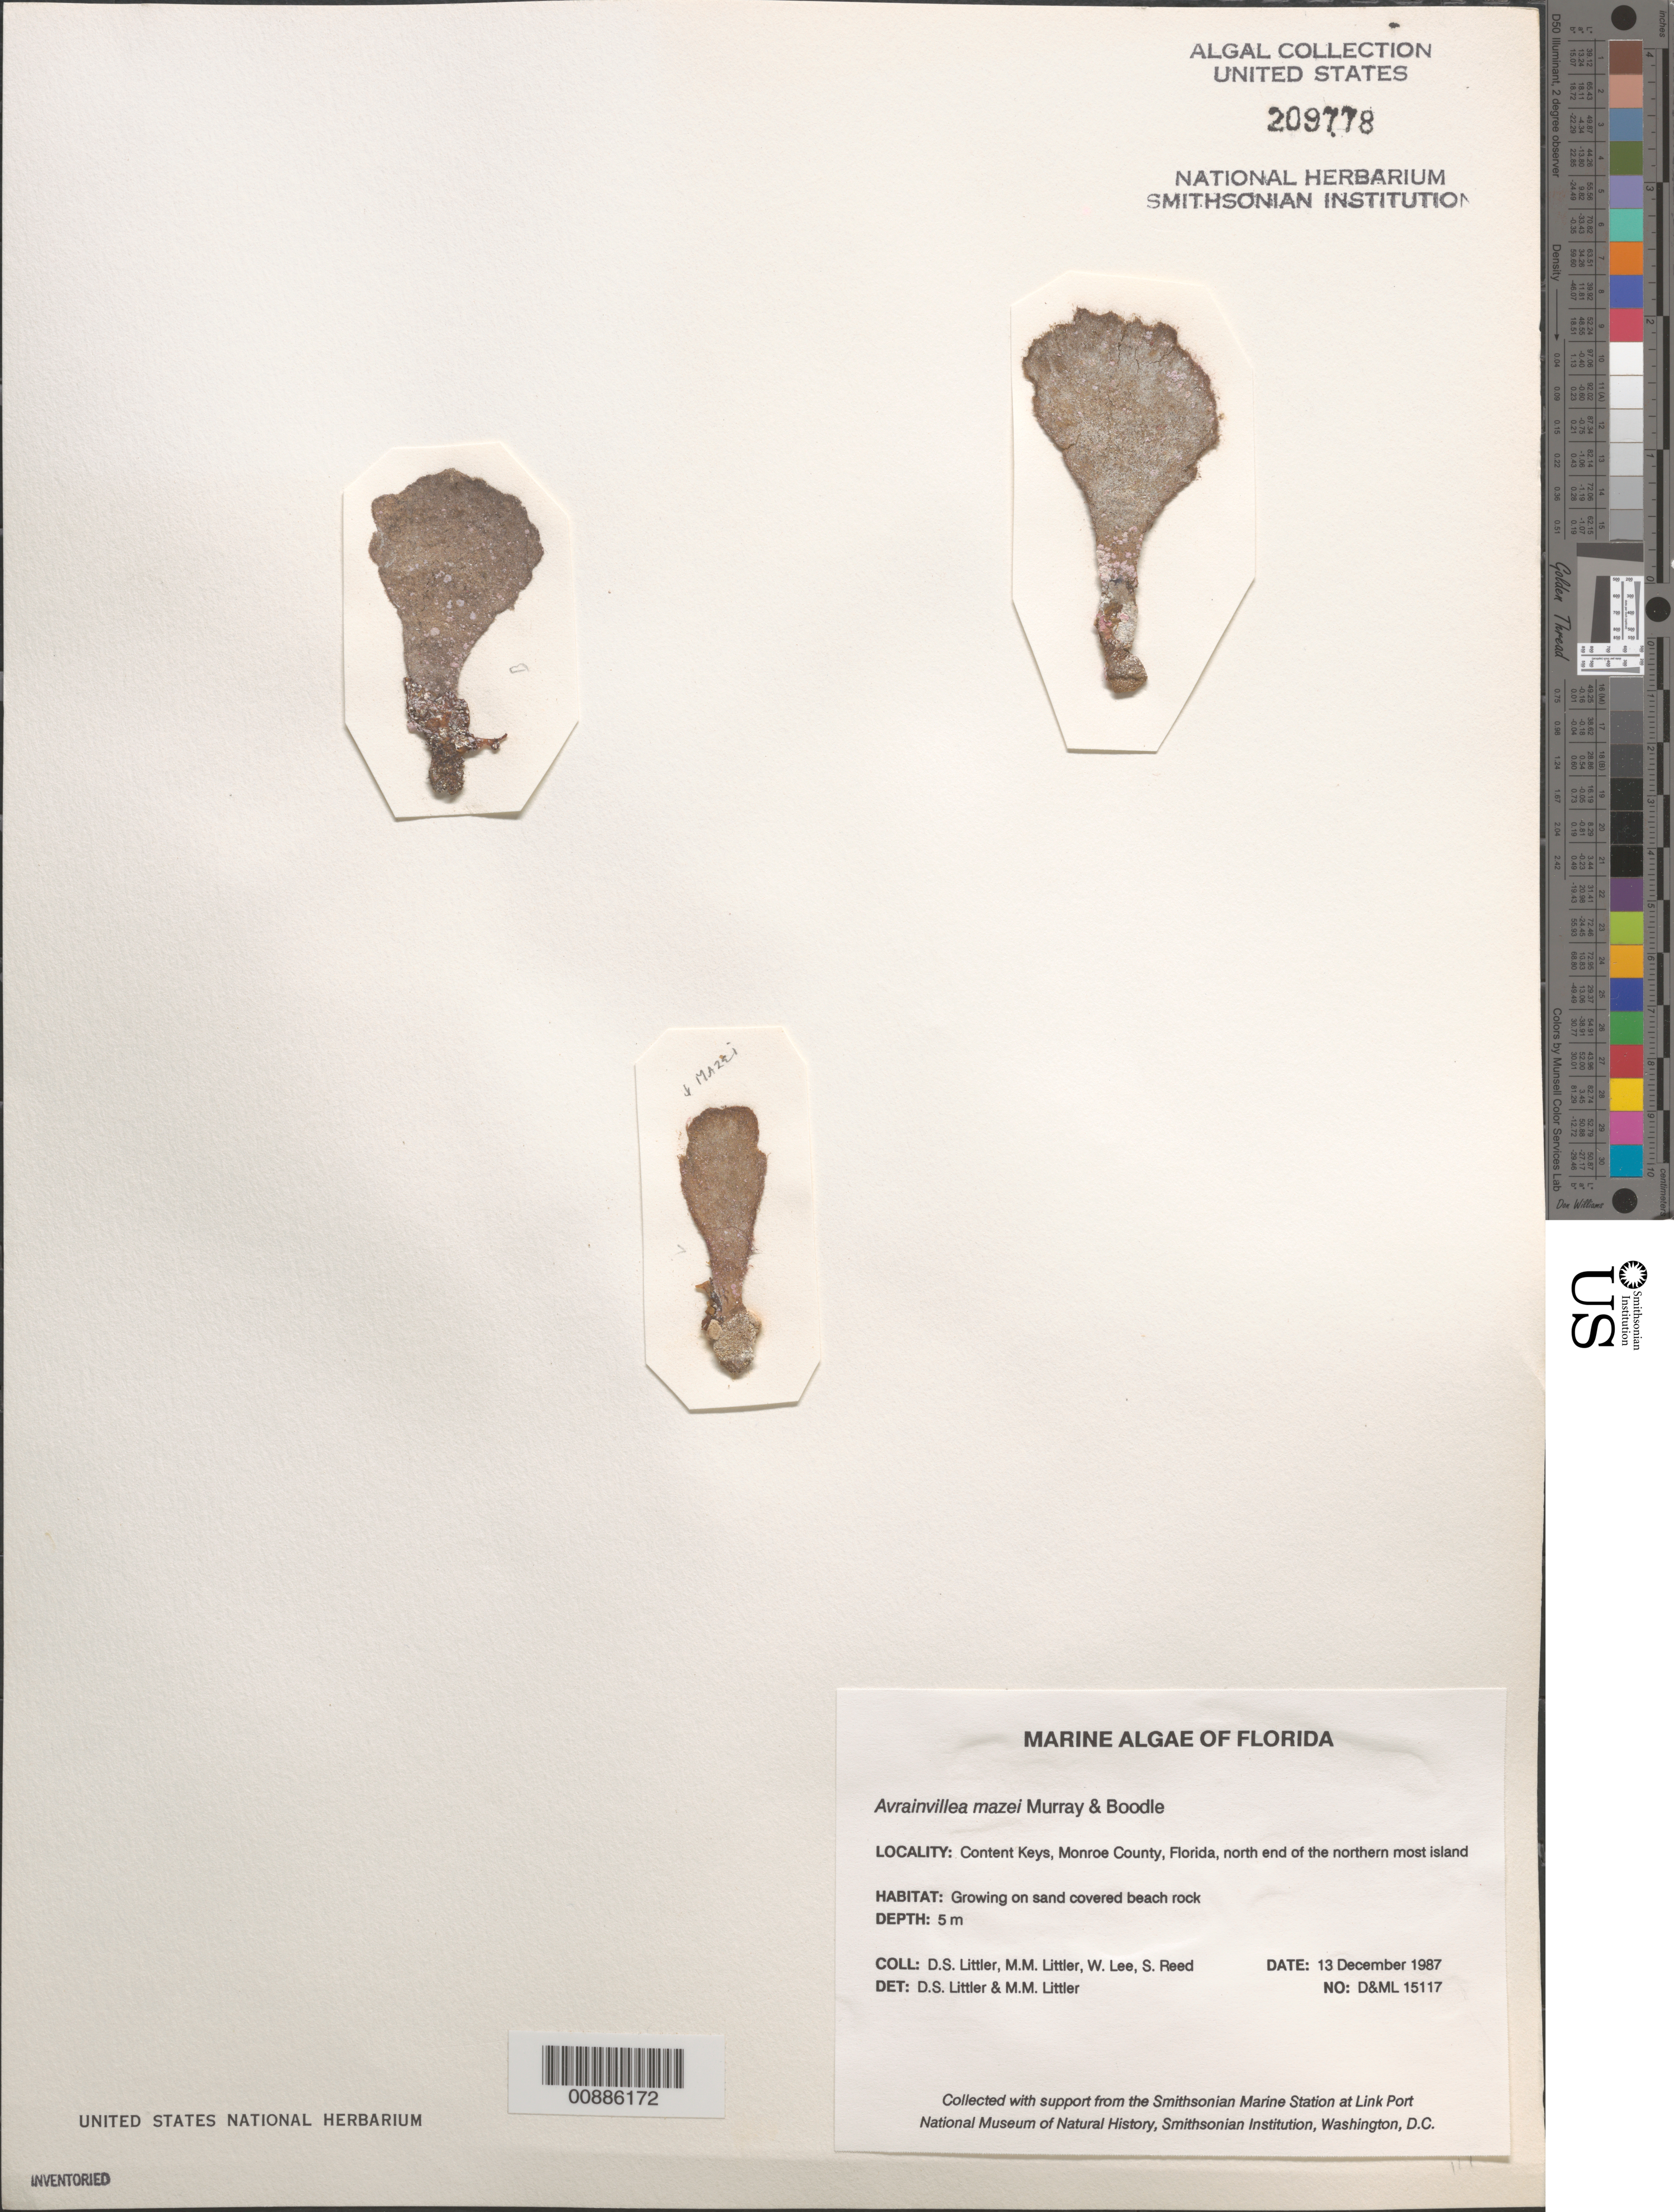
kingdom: Plantae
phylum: Chlorophyta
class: Ulvophyceae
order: Bryopsidales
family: Dichotomosiphonaceae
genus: Avrainvillea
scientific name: Avrainvillea mazei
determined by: Littler, D. S.; Littler, M. M.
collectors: D. S. Littler, M. M. Littler, W. Lee & S. Reed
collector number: D&ML 15117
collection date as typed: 13 Dec 1987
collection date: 1987-12-13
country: United States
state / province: Florida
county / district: Monroe County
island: Content Keys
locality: Northernmost island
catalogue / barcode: US 209778